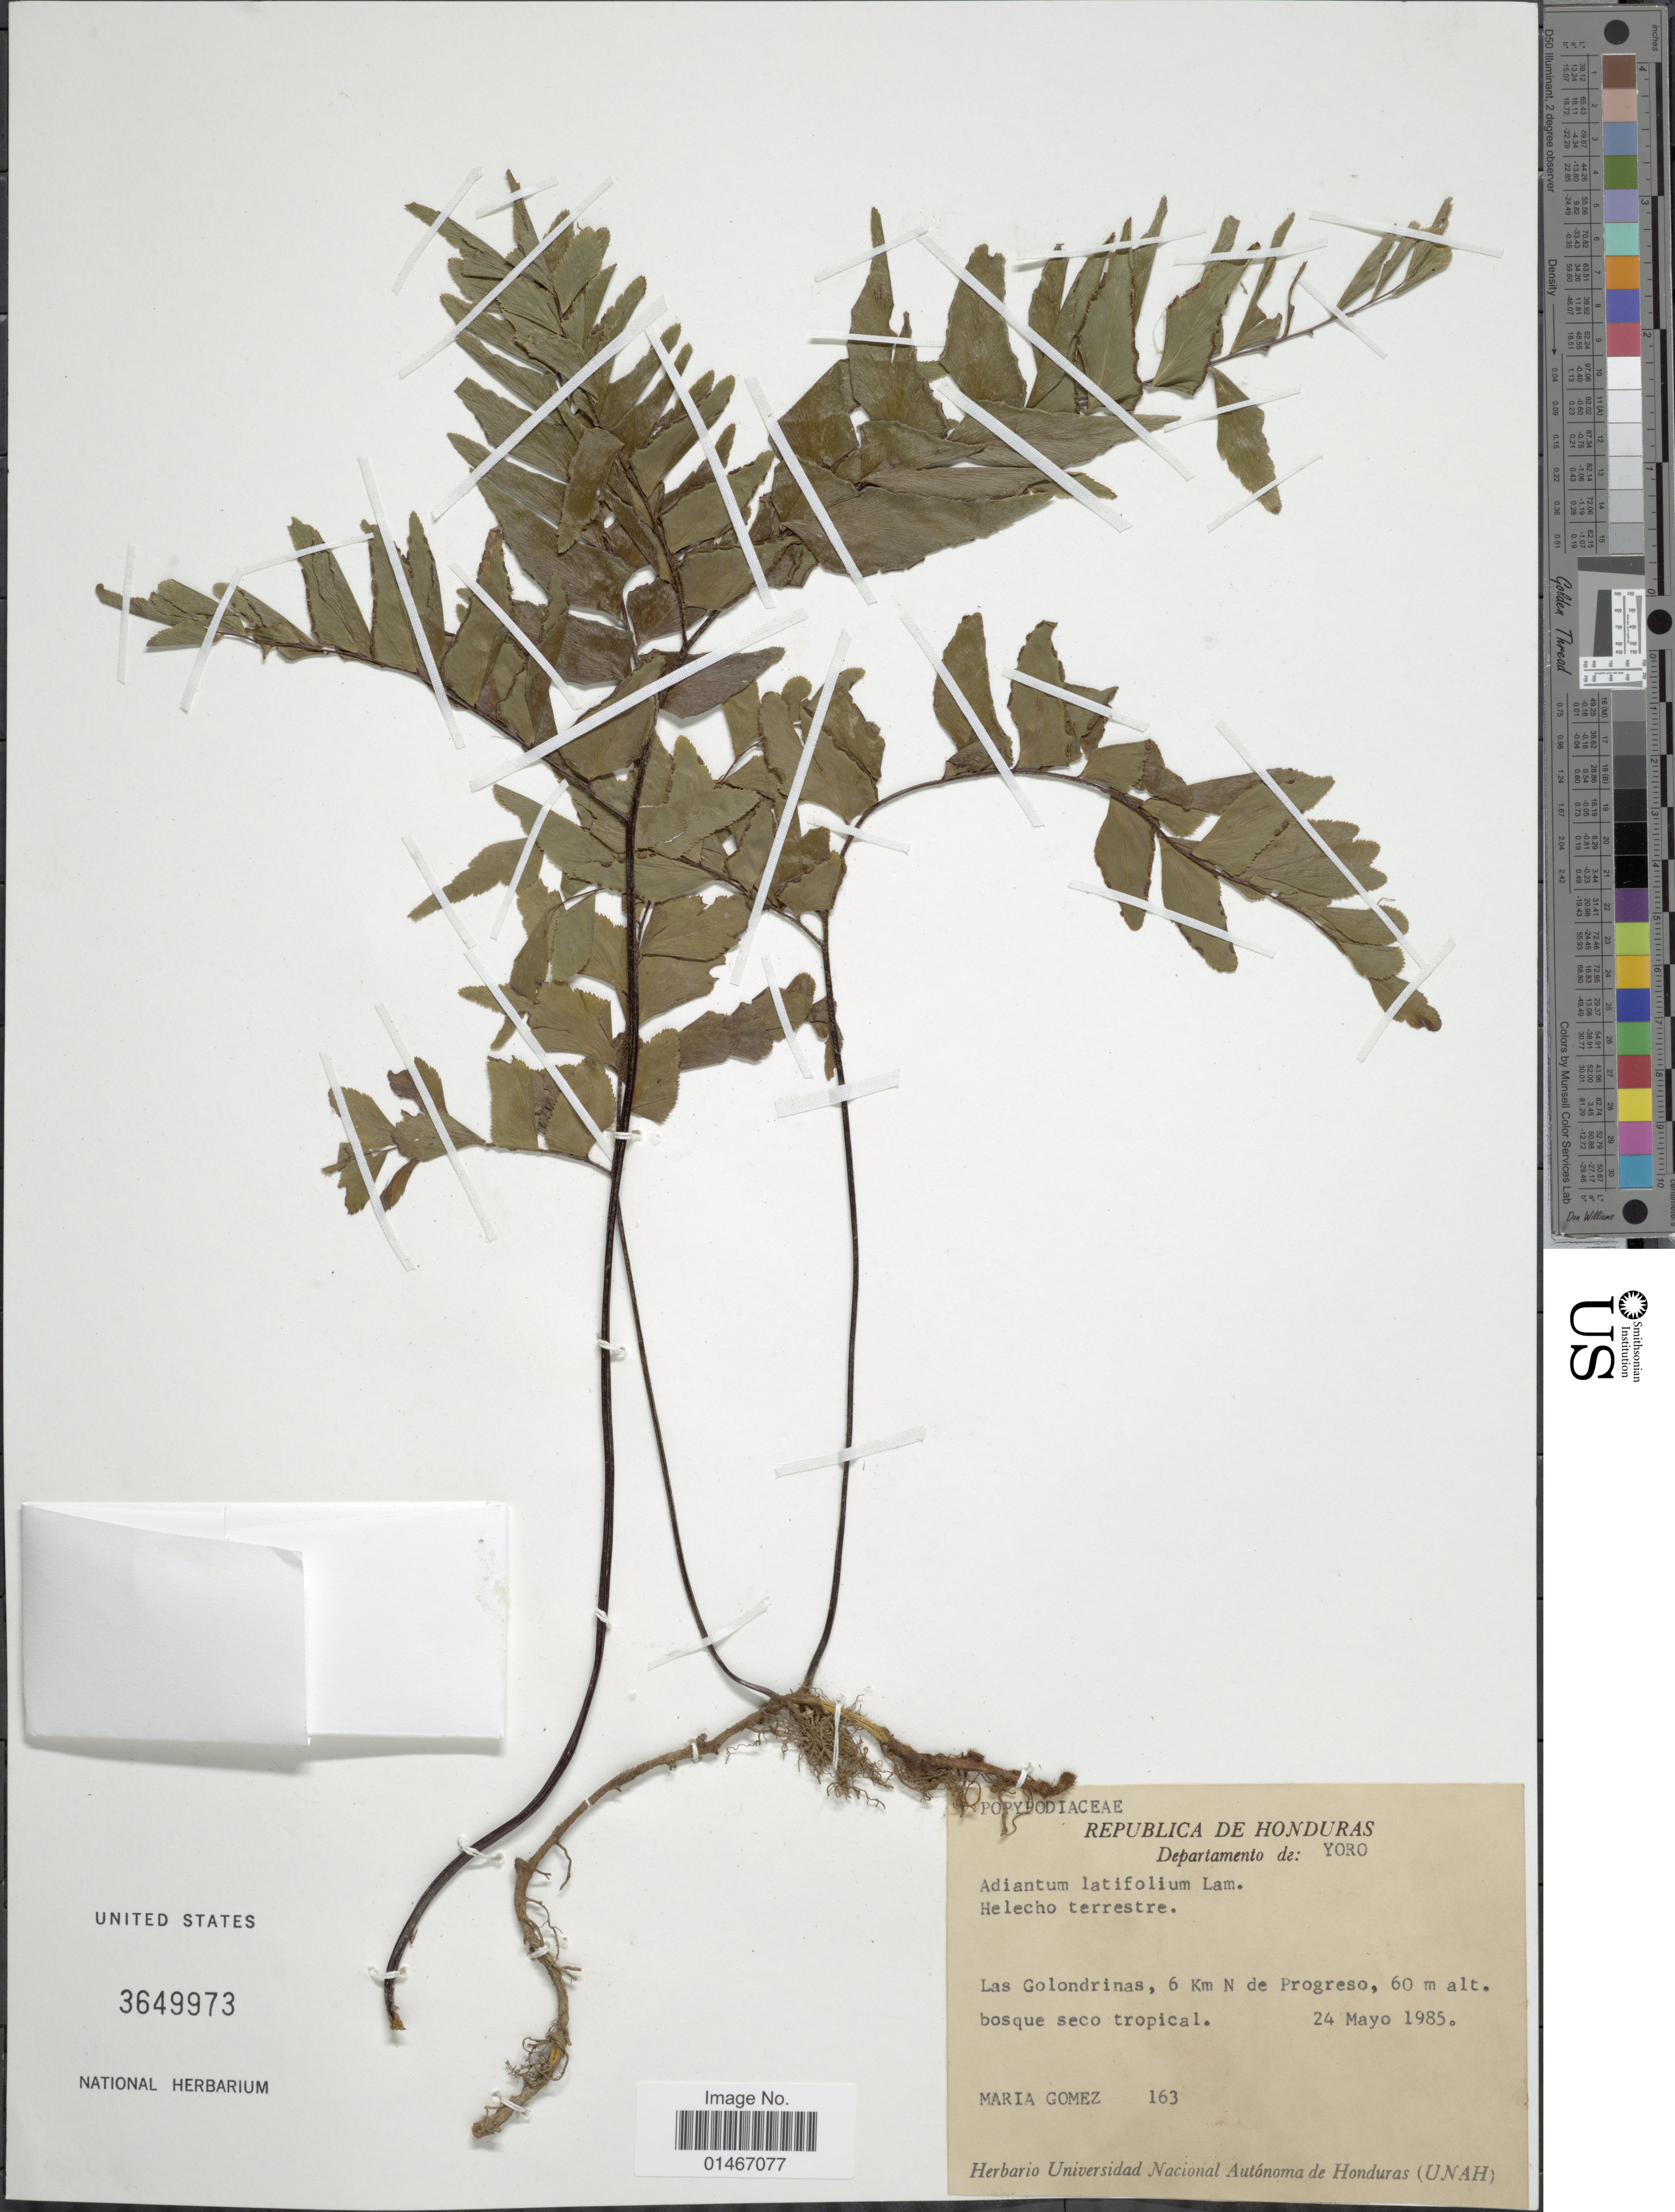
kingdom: Plantae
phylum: Tracheophyta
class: Polypodiopsida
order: Polypodiales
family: Pteridaceae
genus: Adiantum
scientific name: Adiantum latifolium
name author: Lam.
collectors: M. Gomez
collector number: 163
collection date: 1985-05-24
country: Honduras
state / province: Yoro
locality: Departamento de: Yoro. Las Golondrinas, 6 Km N de Progreso.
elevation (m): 60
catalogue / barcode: US 3649973